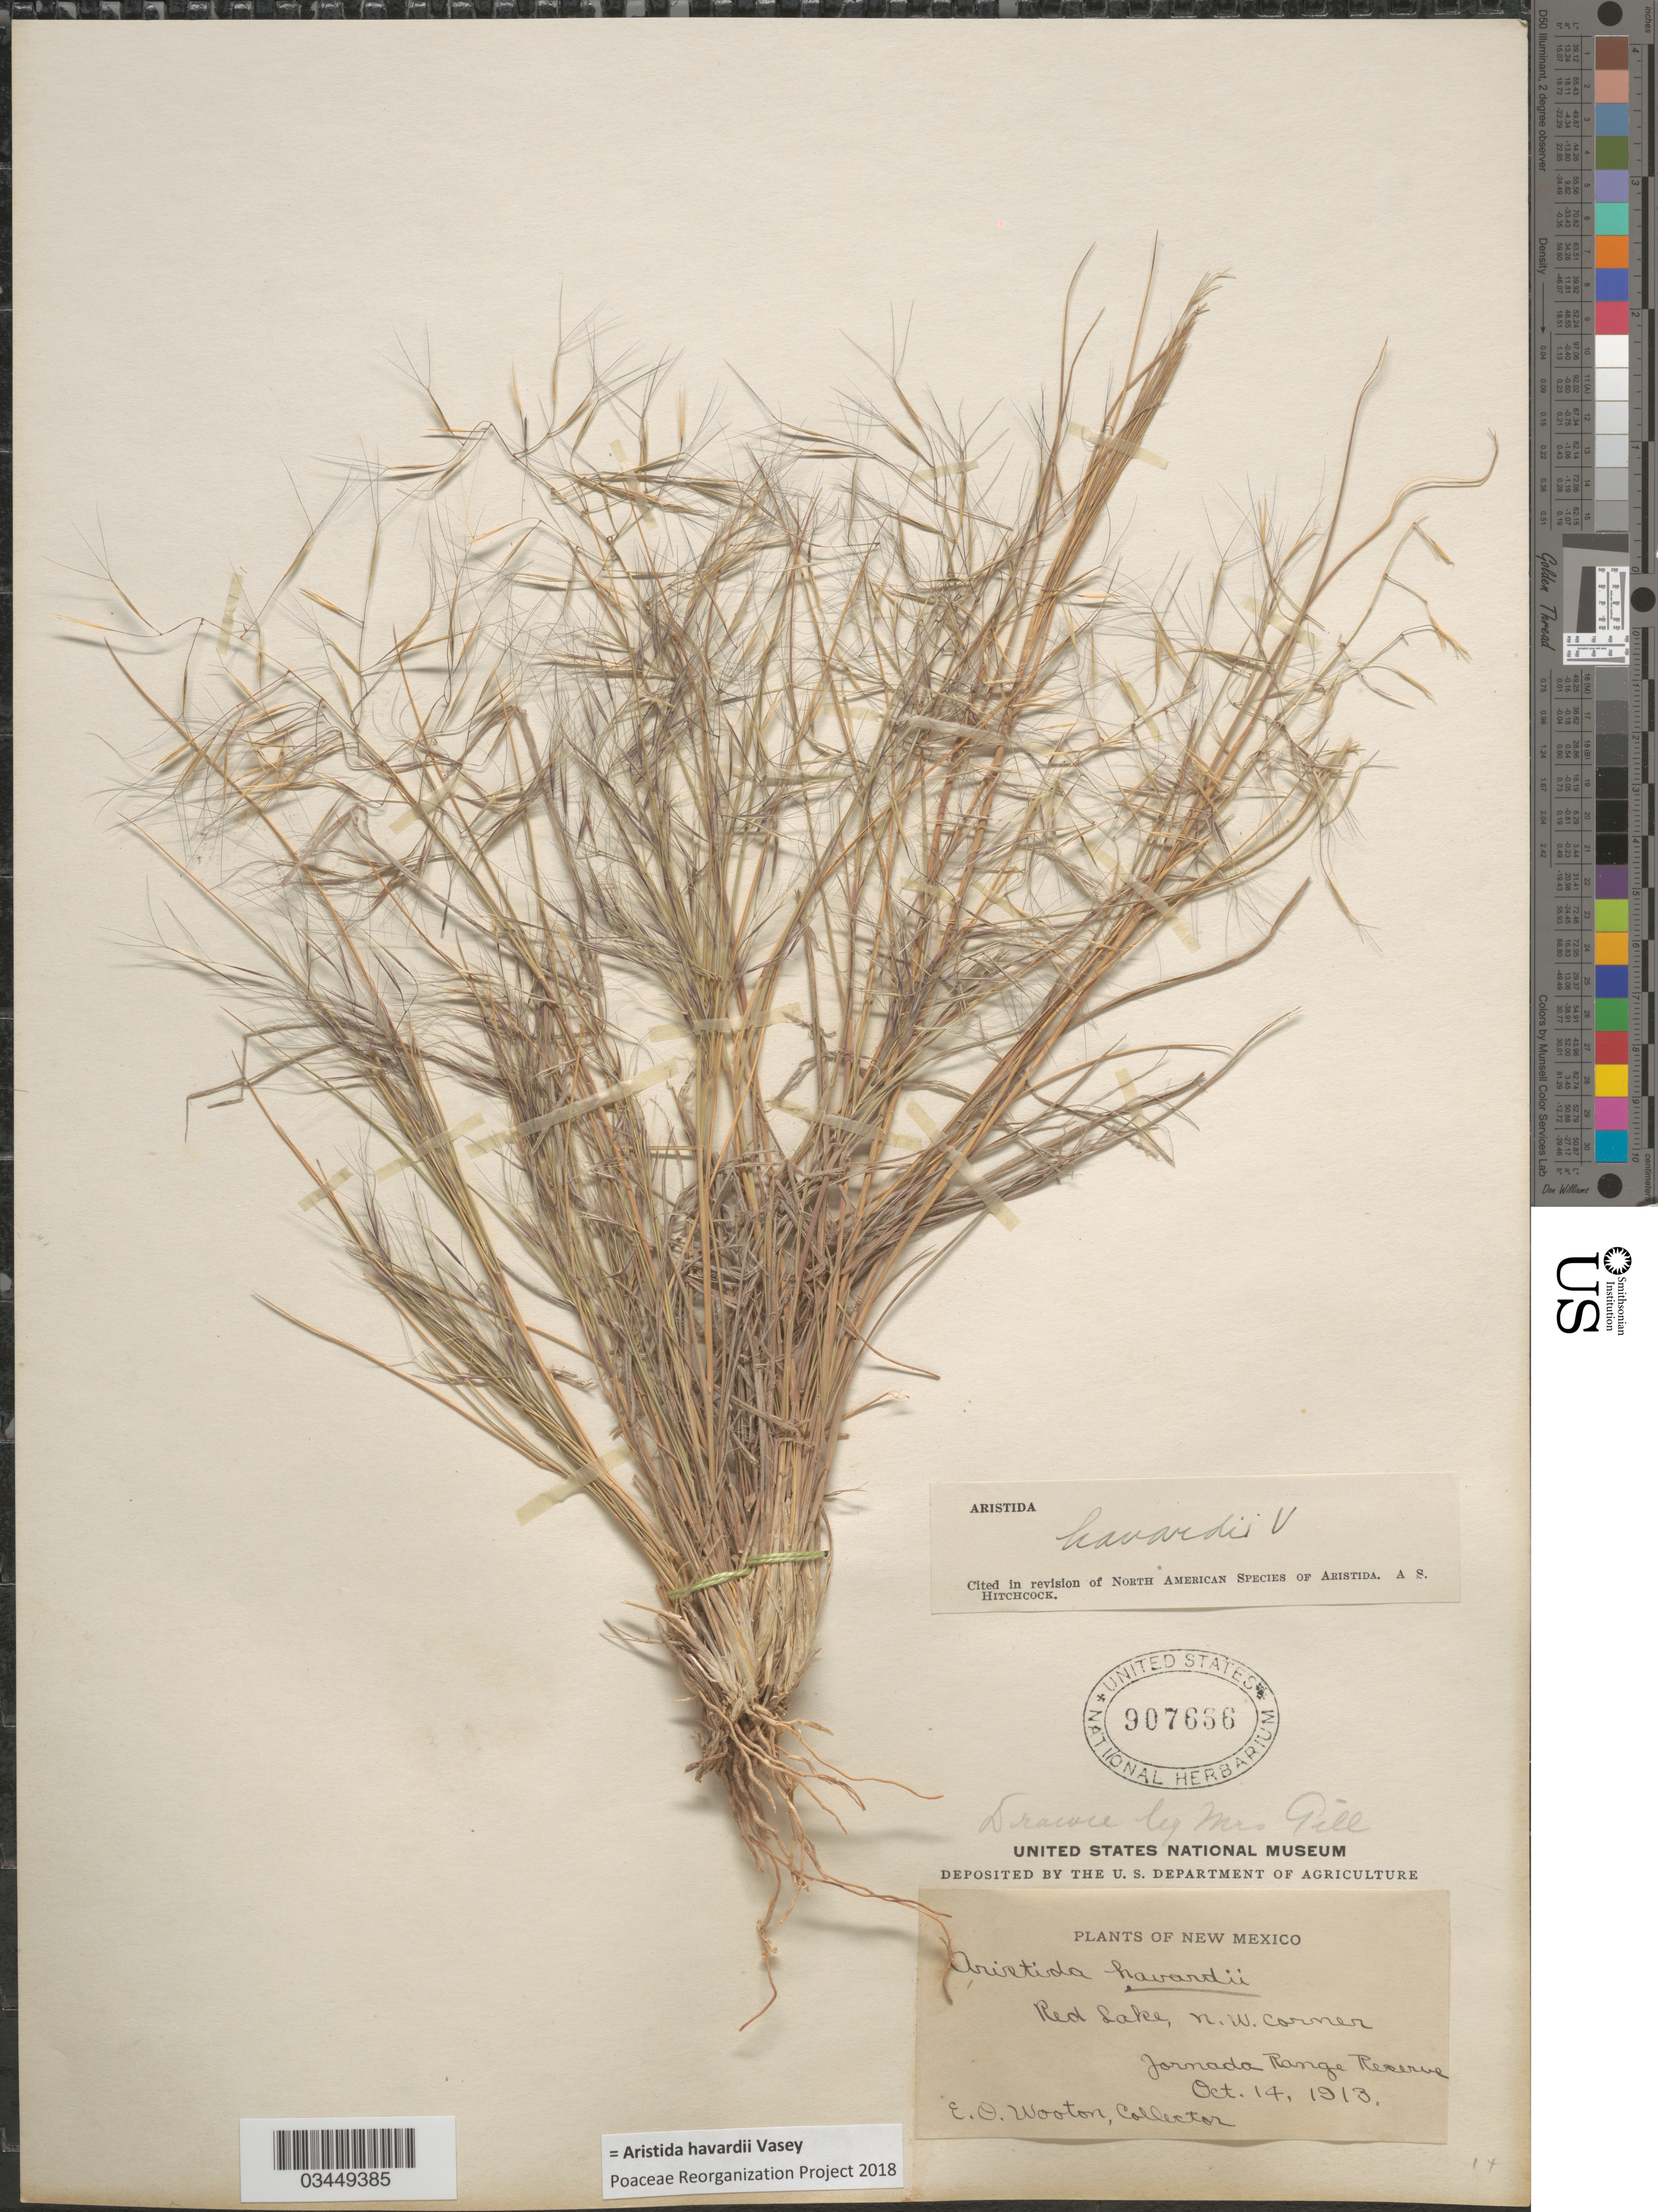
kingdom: Plantae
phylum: Tracheophyta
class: Liliopsida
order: Poales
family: Poaceae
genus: Aristida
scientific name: Aristida havardii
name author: Vasey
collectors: E. O. Wooton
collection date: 1913-10-14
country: United States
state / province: New Mexico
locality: Red Lake, N. W. corner. Jornada Range Reserve.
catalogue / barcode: US 907666